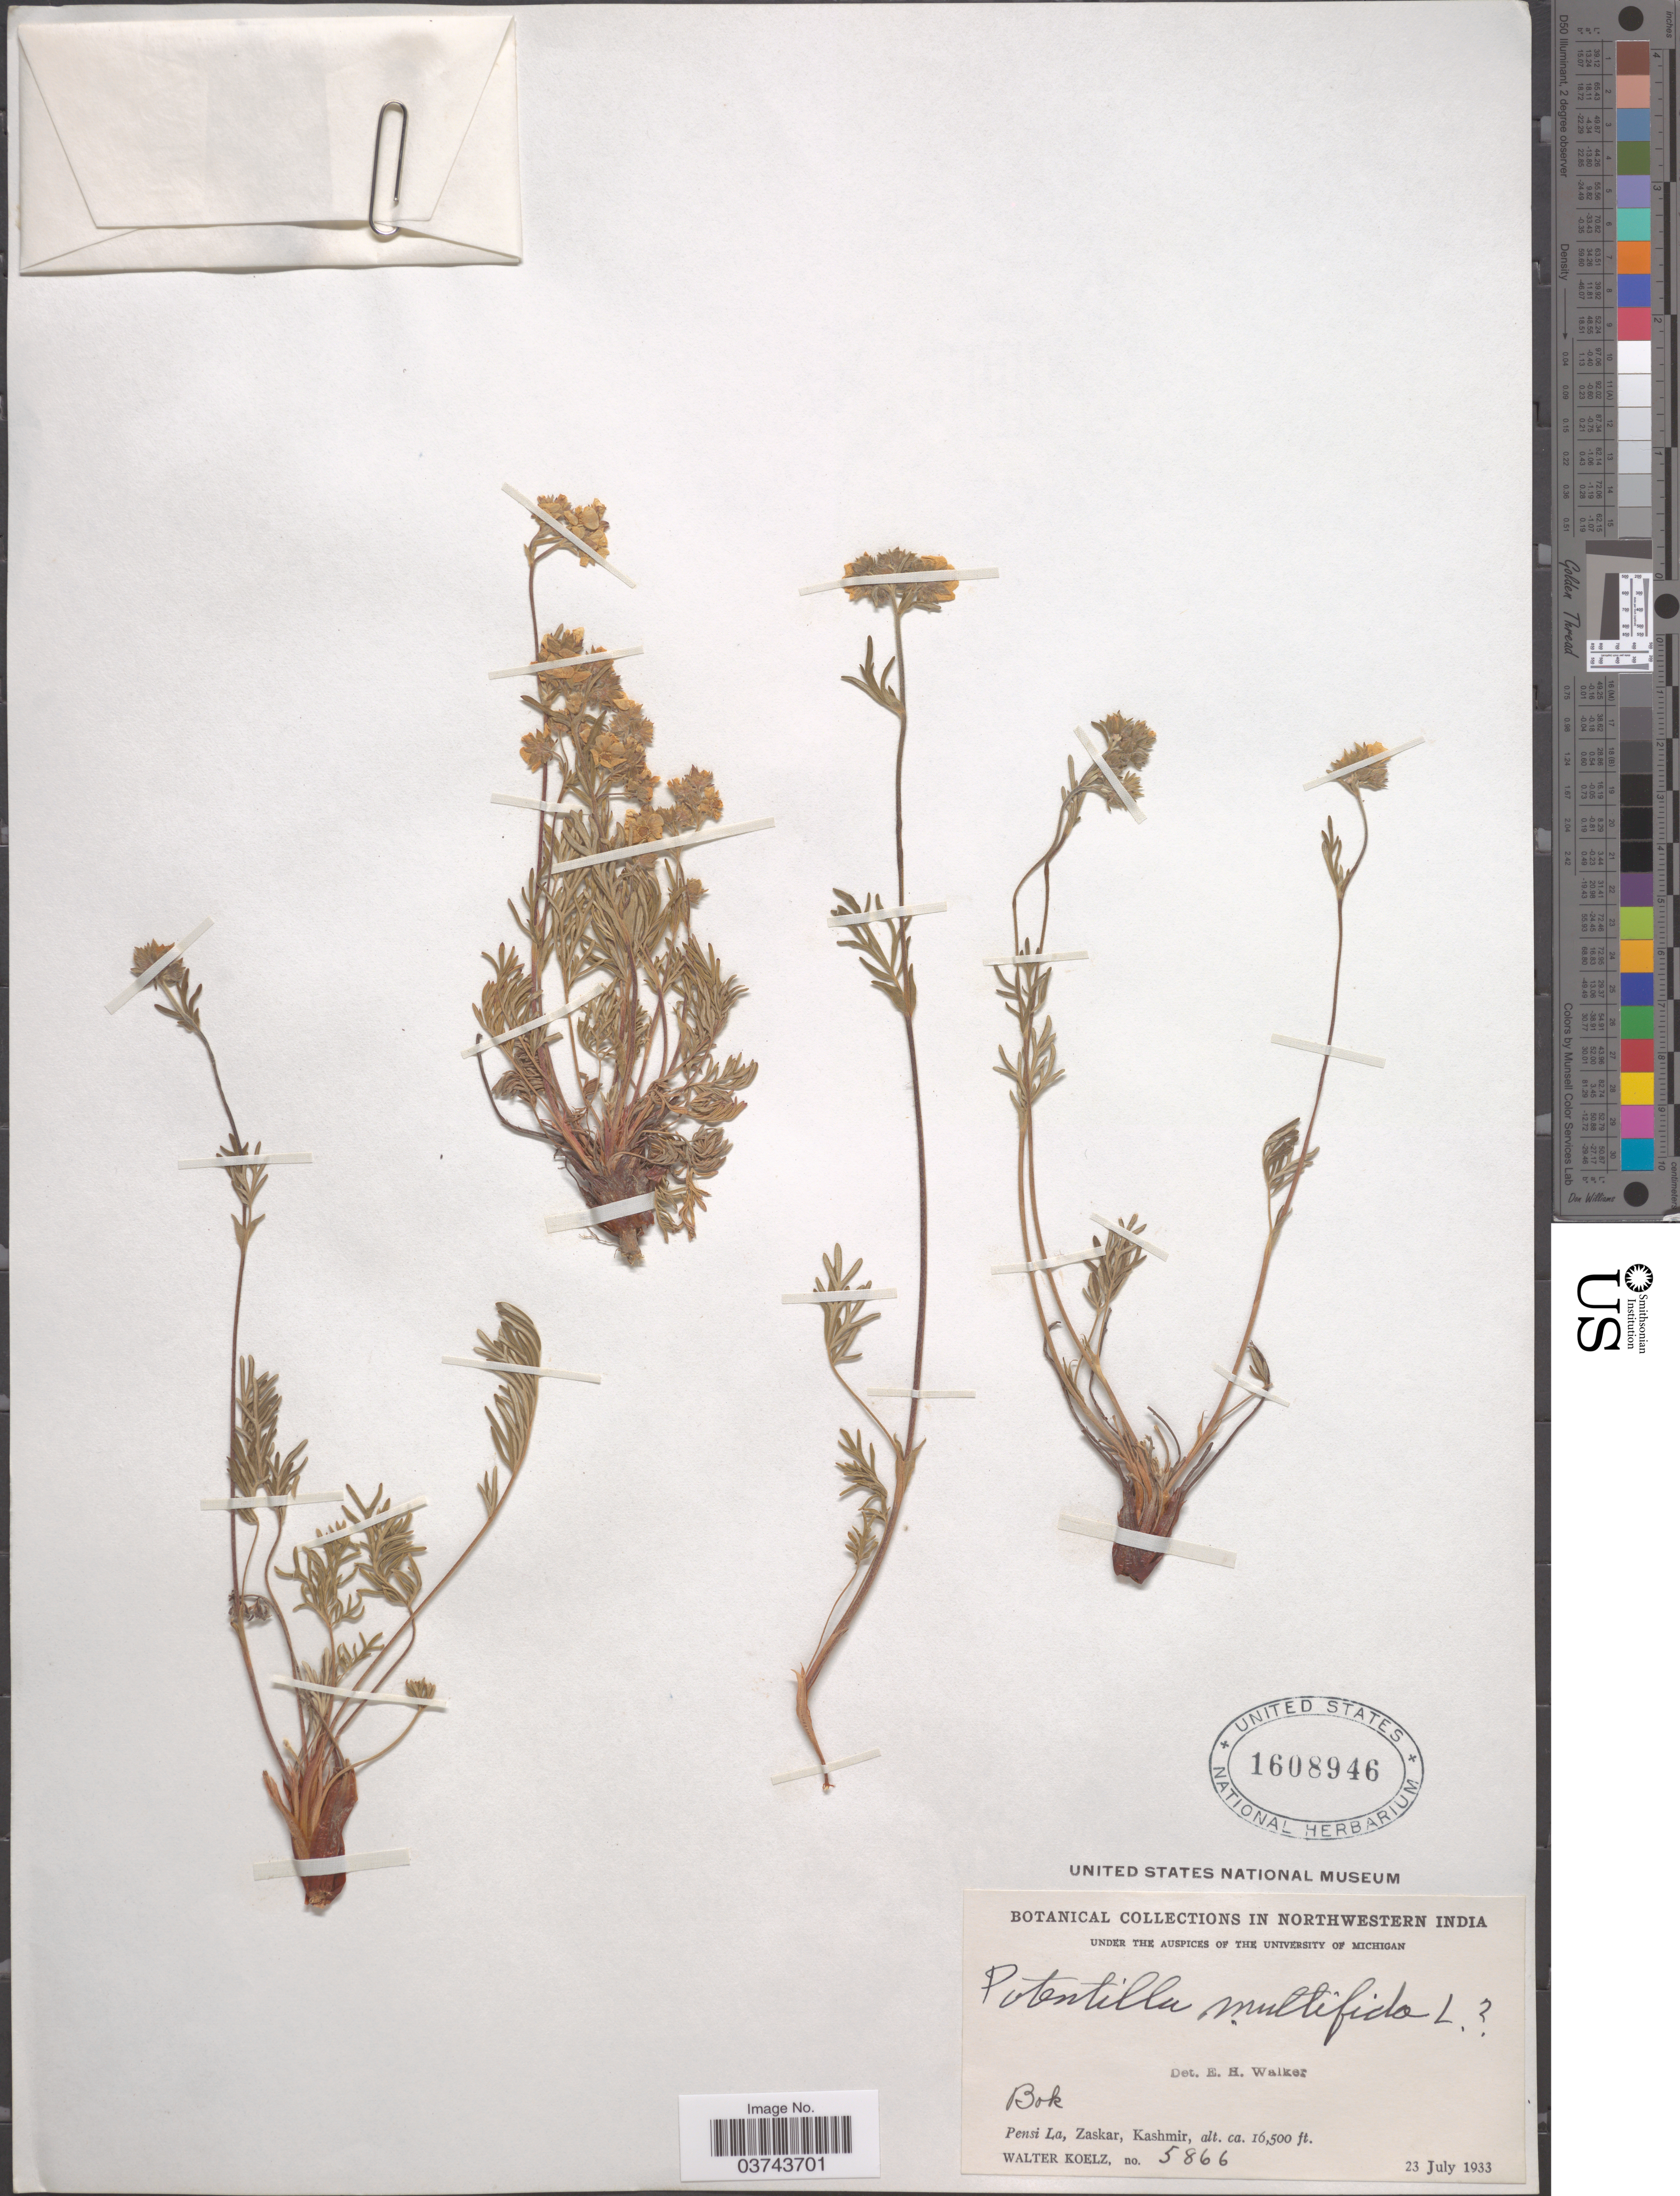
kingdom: Plantae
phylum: Tracheophyta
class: Magnoliopsida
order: Rosales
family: Rosaceae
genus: Potentilla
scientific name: Potentilla multifida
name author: L.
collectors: W. N. Koelz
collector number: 5866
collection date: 1933-07-23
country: India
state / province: Jammu and Kashmir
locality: Northwestern India. Bok, Pensi La, Zaskar, Kashmir.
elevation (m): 5029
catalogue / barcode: US 1608946